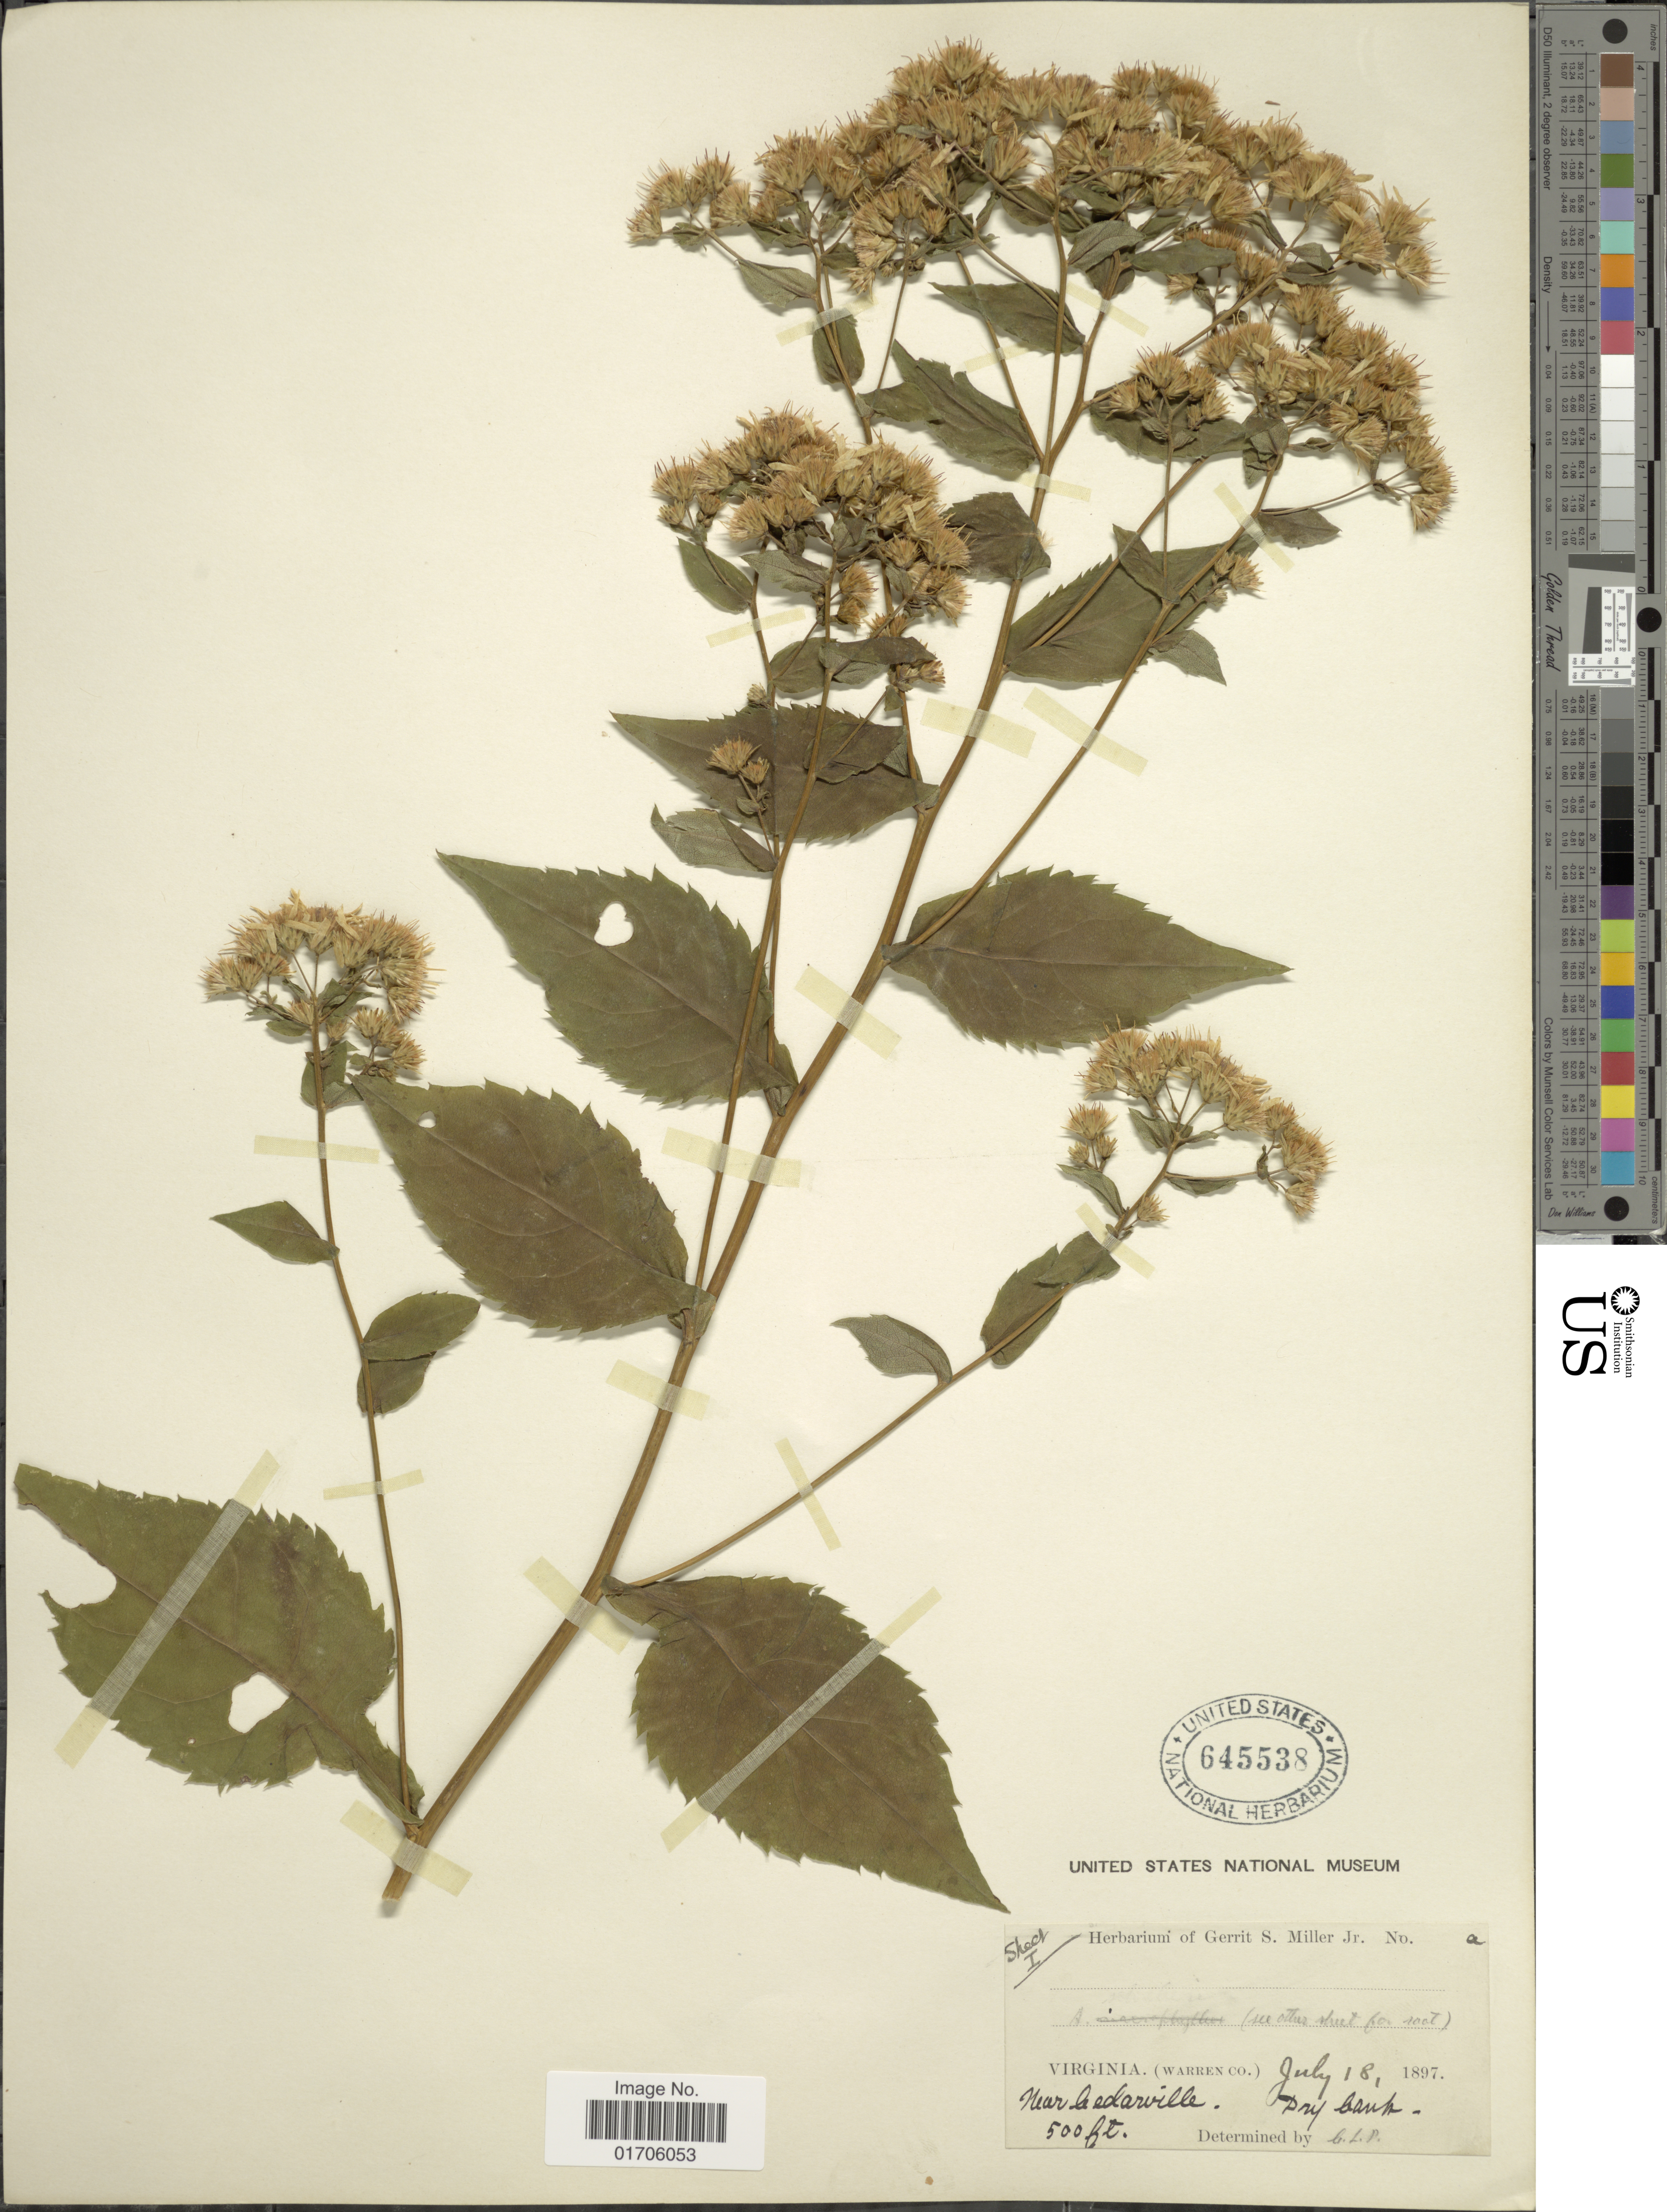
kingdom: Plantae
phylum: Tracheophyta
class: Magnoliopsida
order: Asterales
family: Asteraceae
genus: Aster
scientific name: Aster curvescens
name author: E.S. Burgess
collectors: ex herb. Gerrit S. Miller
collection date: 1897-07-18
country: United States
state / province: Virginia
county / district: Warren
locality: Near Cedarville. Dry bank.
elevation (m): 152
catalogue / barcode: US 645538